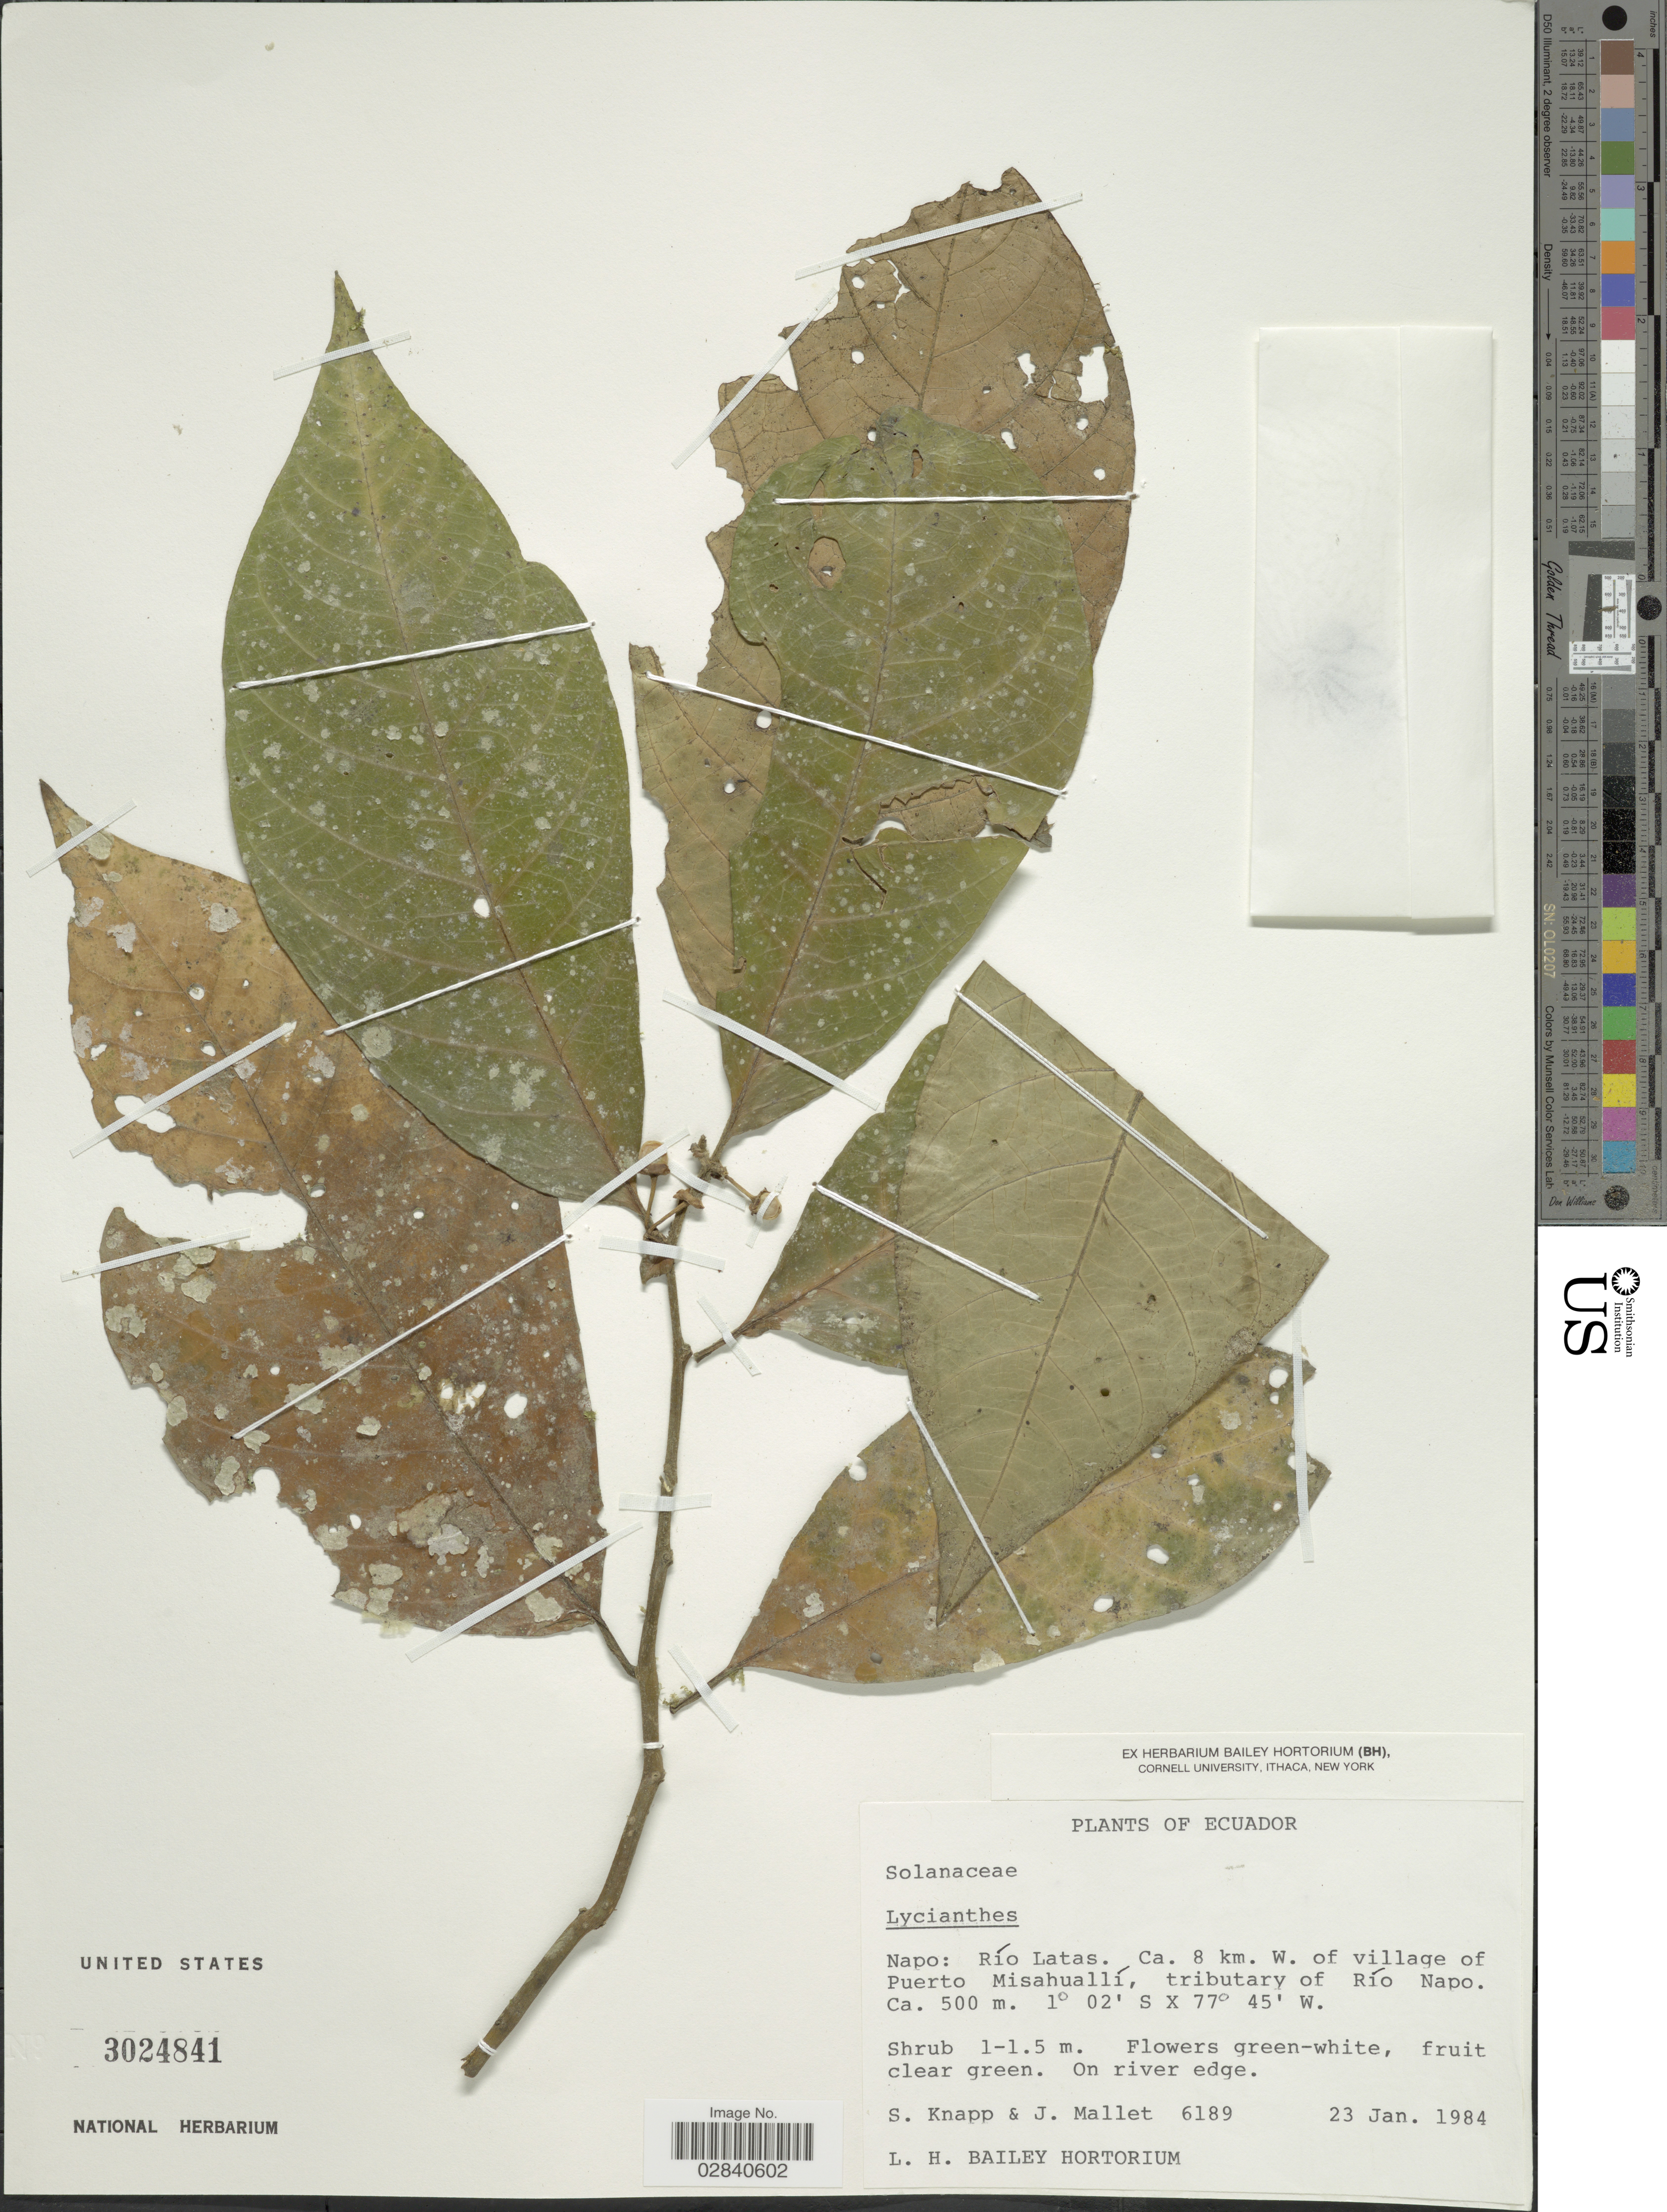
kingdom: Plantae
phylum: Tracheophyta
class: Magnoliopsida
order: Solanales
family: Solanaceae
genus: Lycianthes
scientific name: Lycianthes sp.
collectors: S. Knapp & J. Mallet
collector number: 6189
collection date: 1984-01-23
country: Ecuador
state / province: Napo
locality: Napo: Río Latas, Ca. 8 km. W. of village of Puerto Misahuallí, tributary of Río Napo.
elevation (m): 500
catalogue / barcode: US 3024841